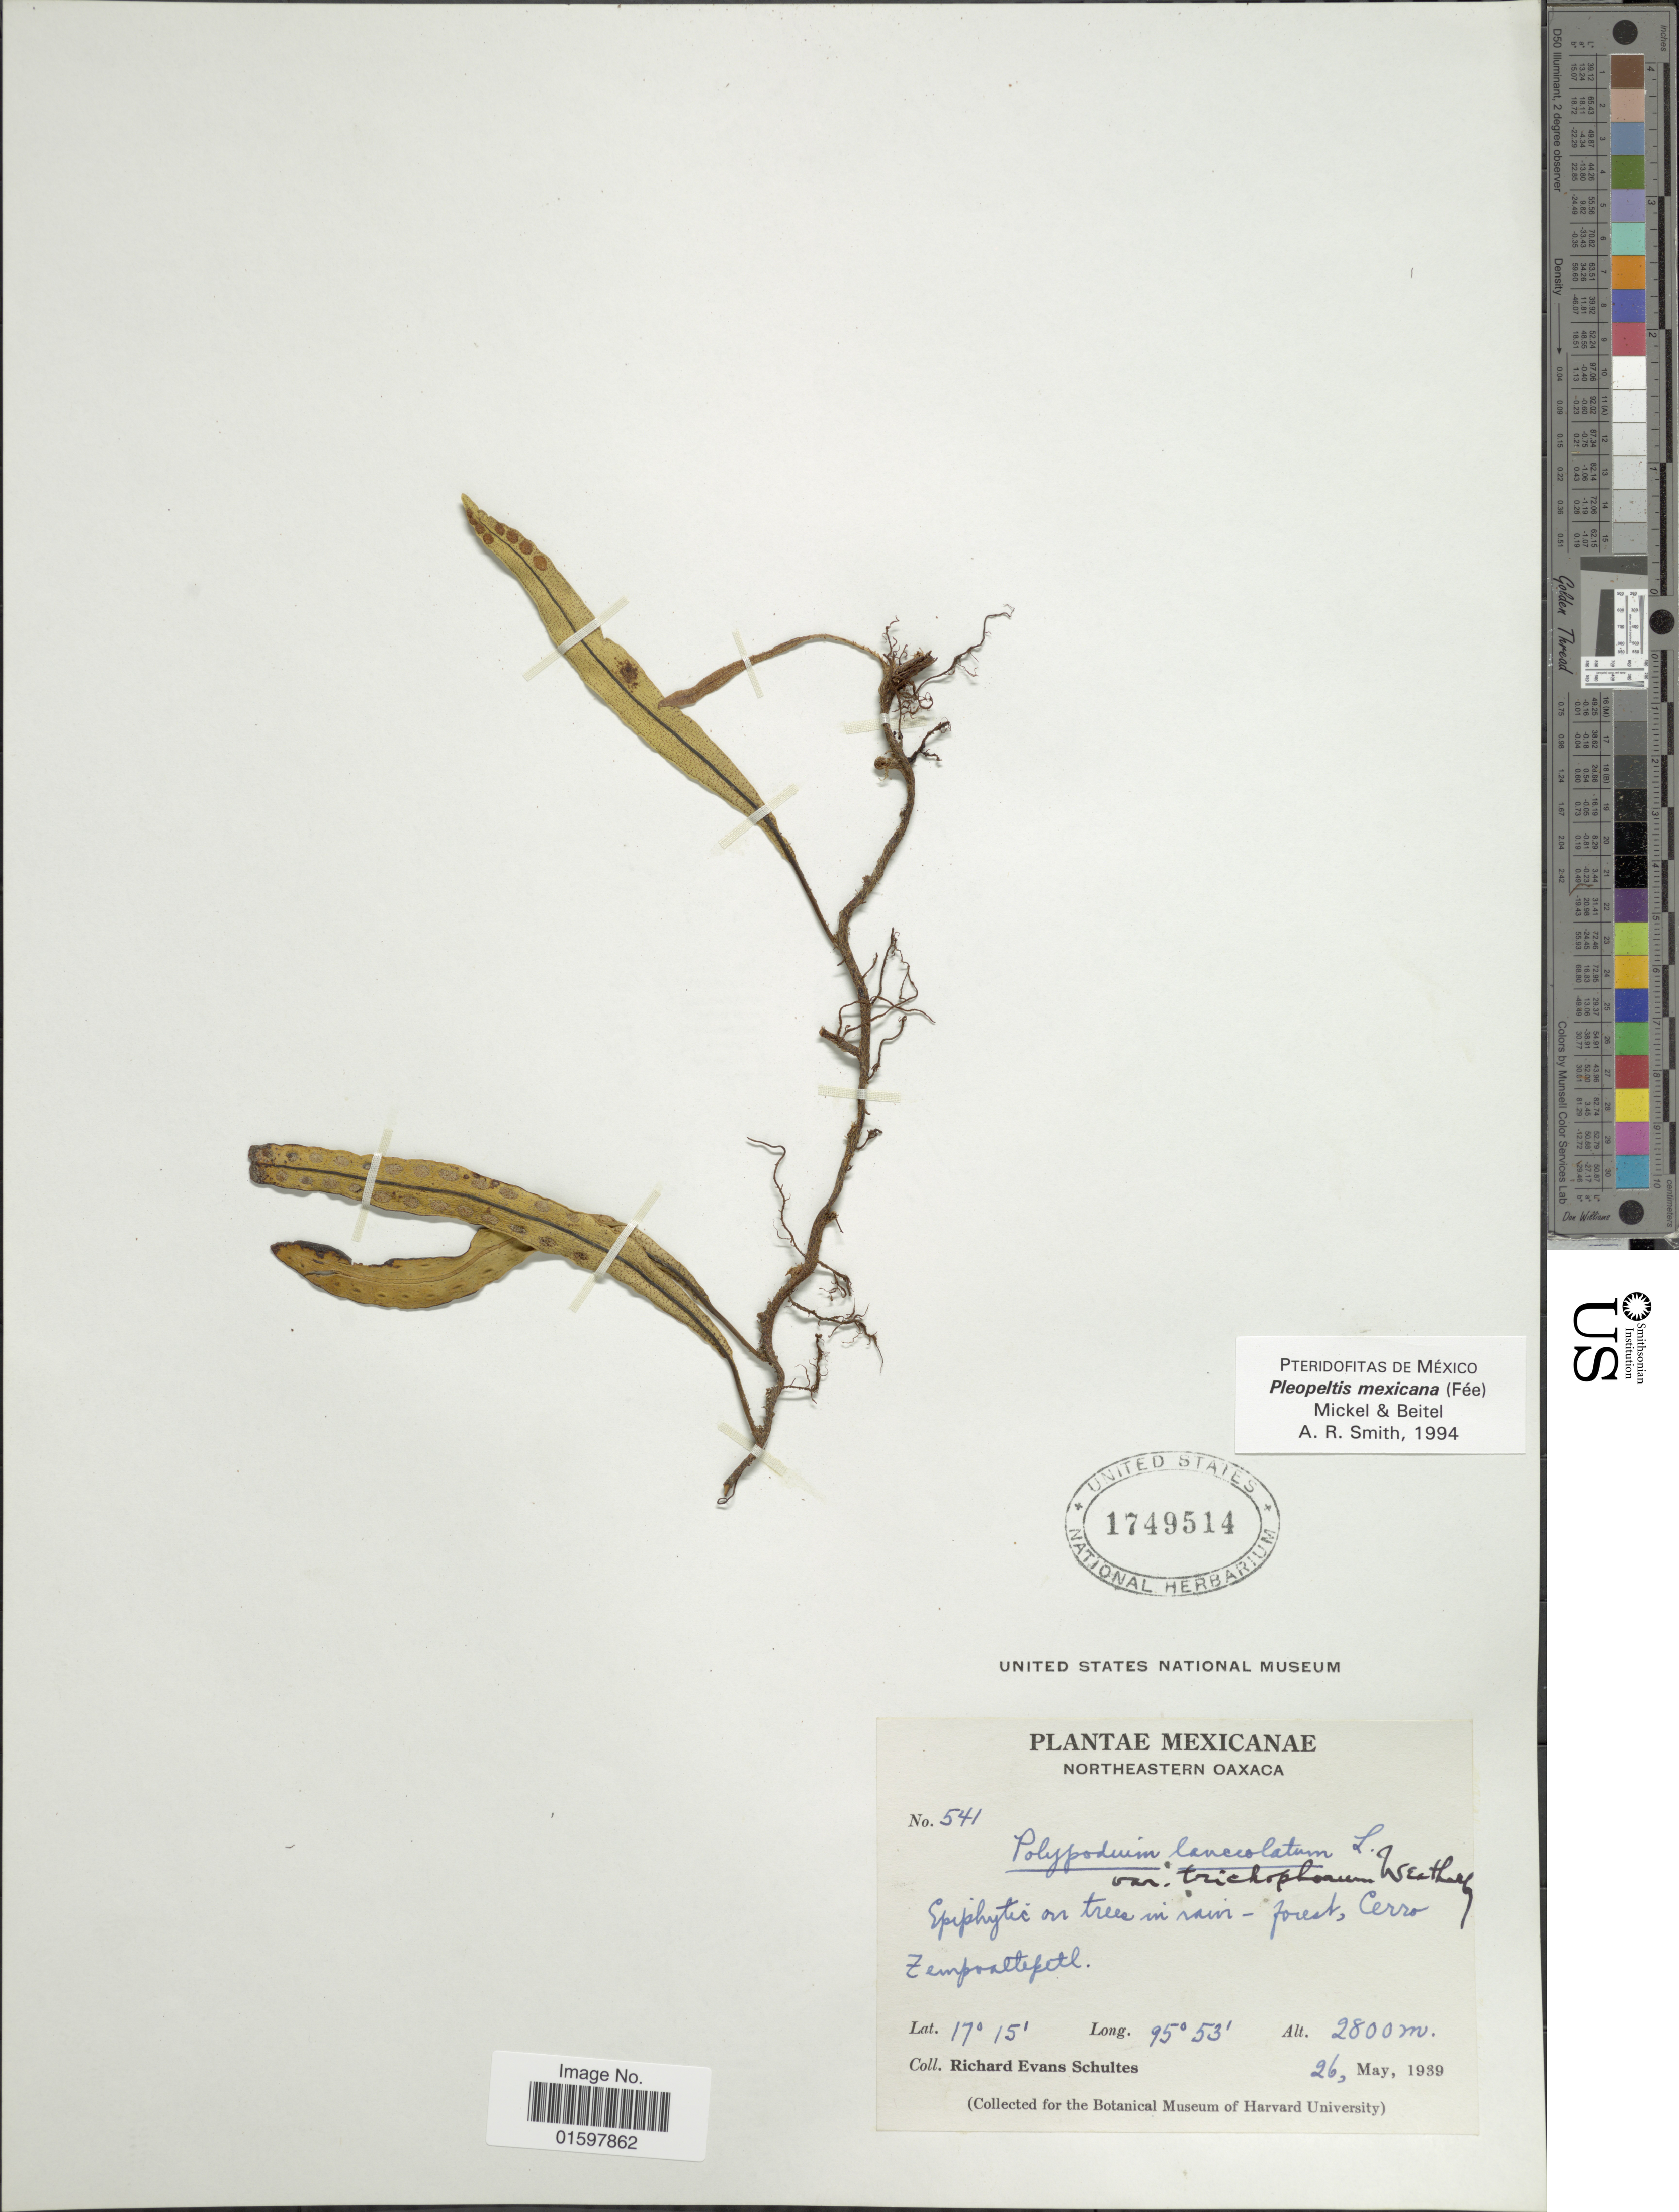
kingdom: Plantae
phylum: Tracheophyta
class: Polypodiopsida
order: Polypodiales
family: Polypodiaceae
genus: Pleopeltis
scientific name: Pleopeltis mexicana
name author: (Fée) Mickel & Beitel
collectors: R. E. Schultes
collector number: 541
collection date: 1939-05-26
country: Mexico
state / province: Oaxaca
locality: Northeastern Oaxaca, Cerro Zempoaltepetl.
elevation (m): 2800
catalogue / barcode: US 1749514